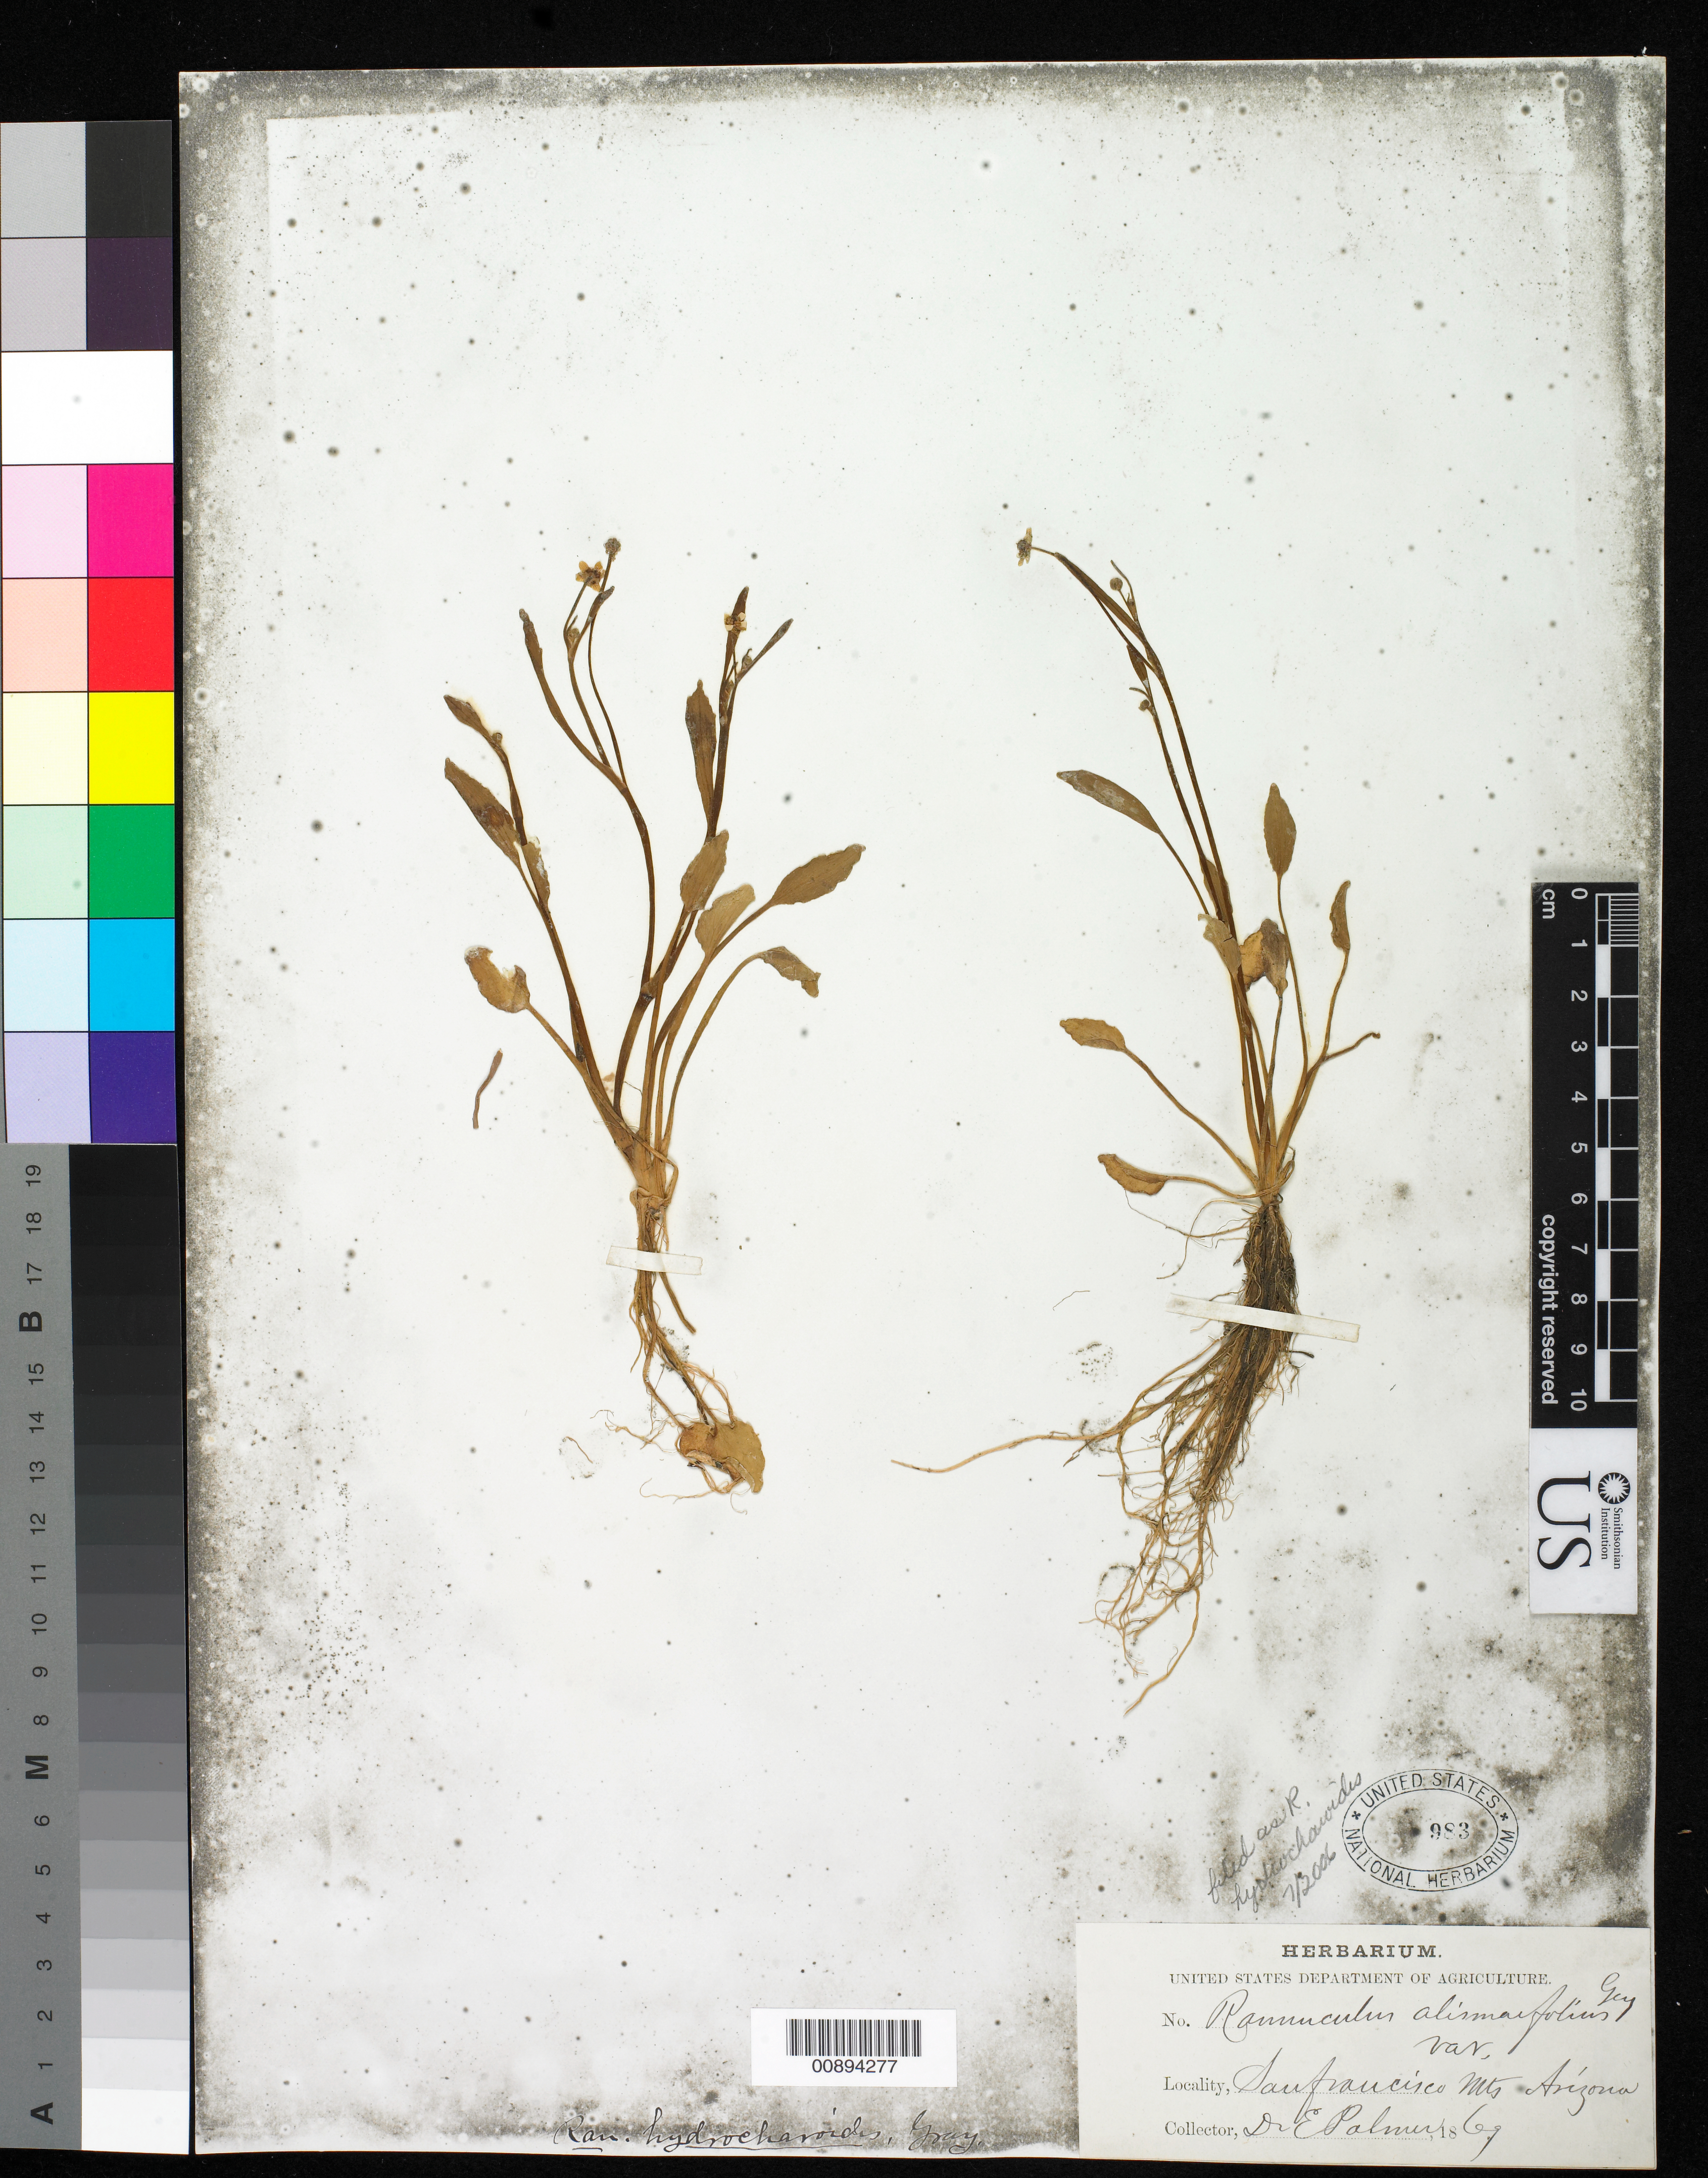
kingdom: Plantae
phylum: Tracheophyta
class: Magnoliopsida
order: Ranunculales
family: Ranunculaceae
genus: Ranunculus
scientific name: Ranunculus hydrocharoides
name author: A. Gray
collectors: E. Palmer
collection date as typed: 1869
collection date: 1869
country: United States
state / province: Arizona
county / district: Coconino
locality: San Francisco Mts.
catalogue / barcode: US 983